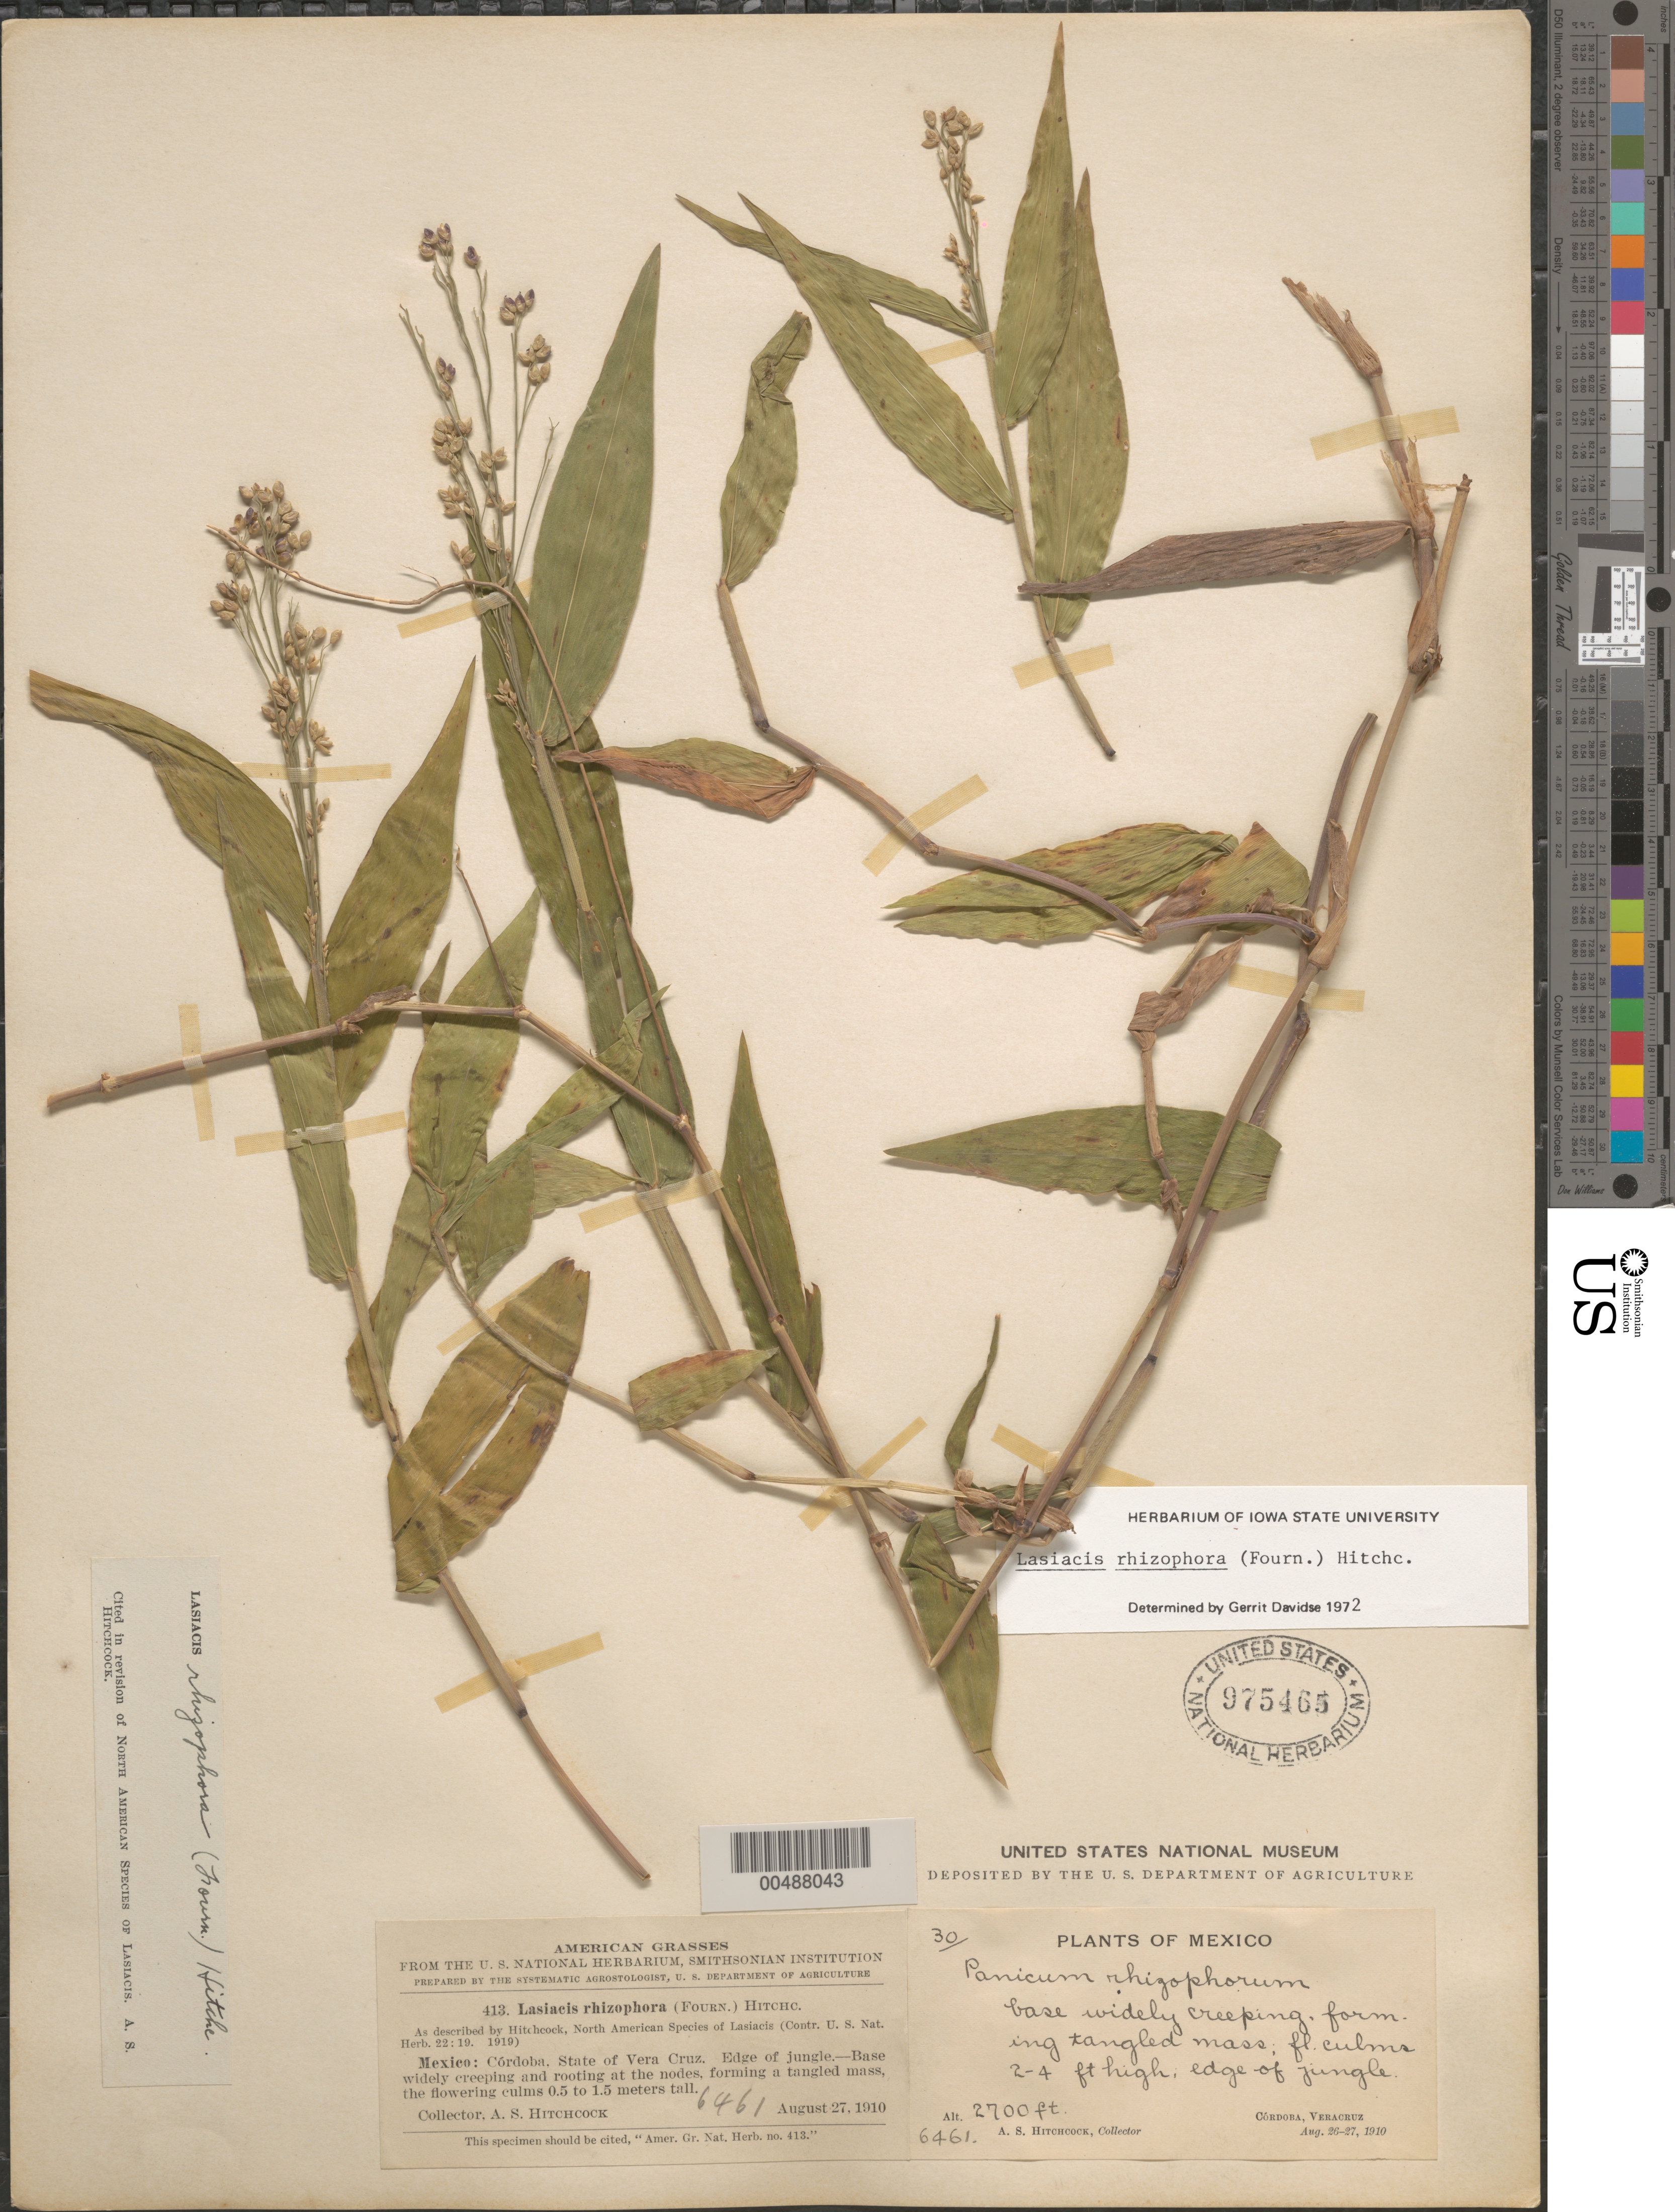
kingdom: Plantae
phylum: Tracheophyta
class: Liliopsida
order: Poales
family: Poaceae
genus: Lasiacis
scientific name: Lasiacis rhizophora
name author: (E. Fourn.) Hitchc.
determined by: Davidse, Gerrit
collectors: A. S. Hitchcock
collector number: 6461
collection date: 1910-08-26/1910-08-27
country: Mexico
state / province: Veracruz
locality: Cordoba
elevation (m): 823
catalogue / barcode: US 975465